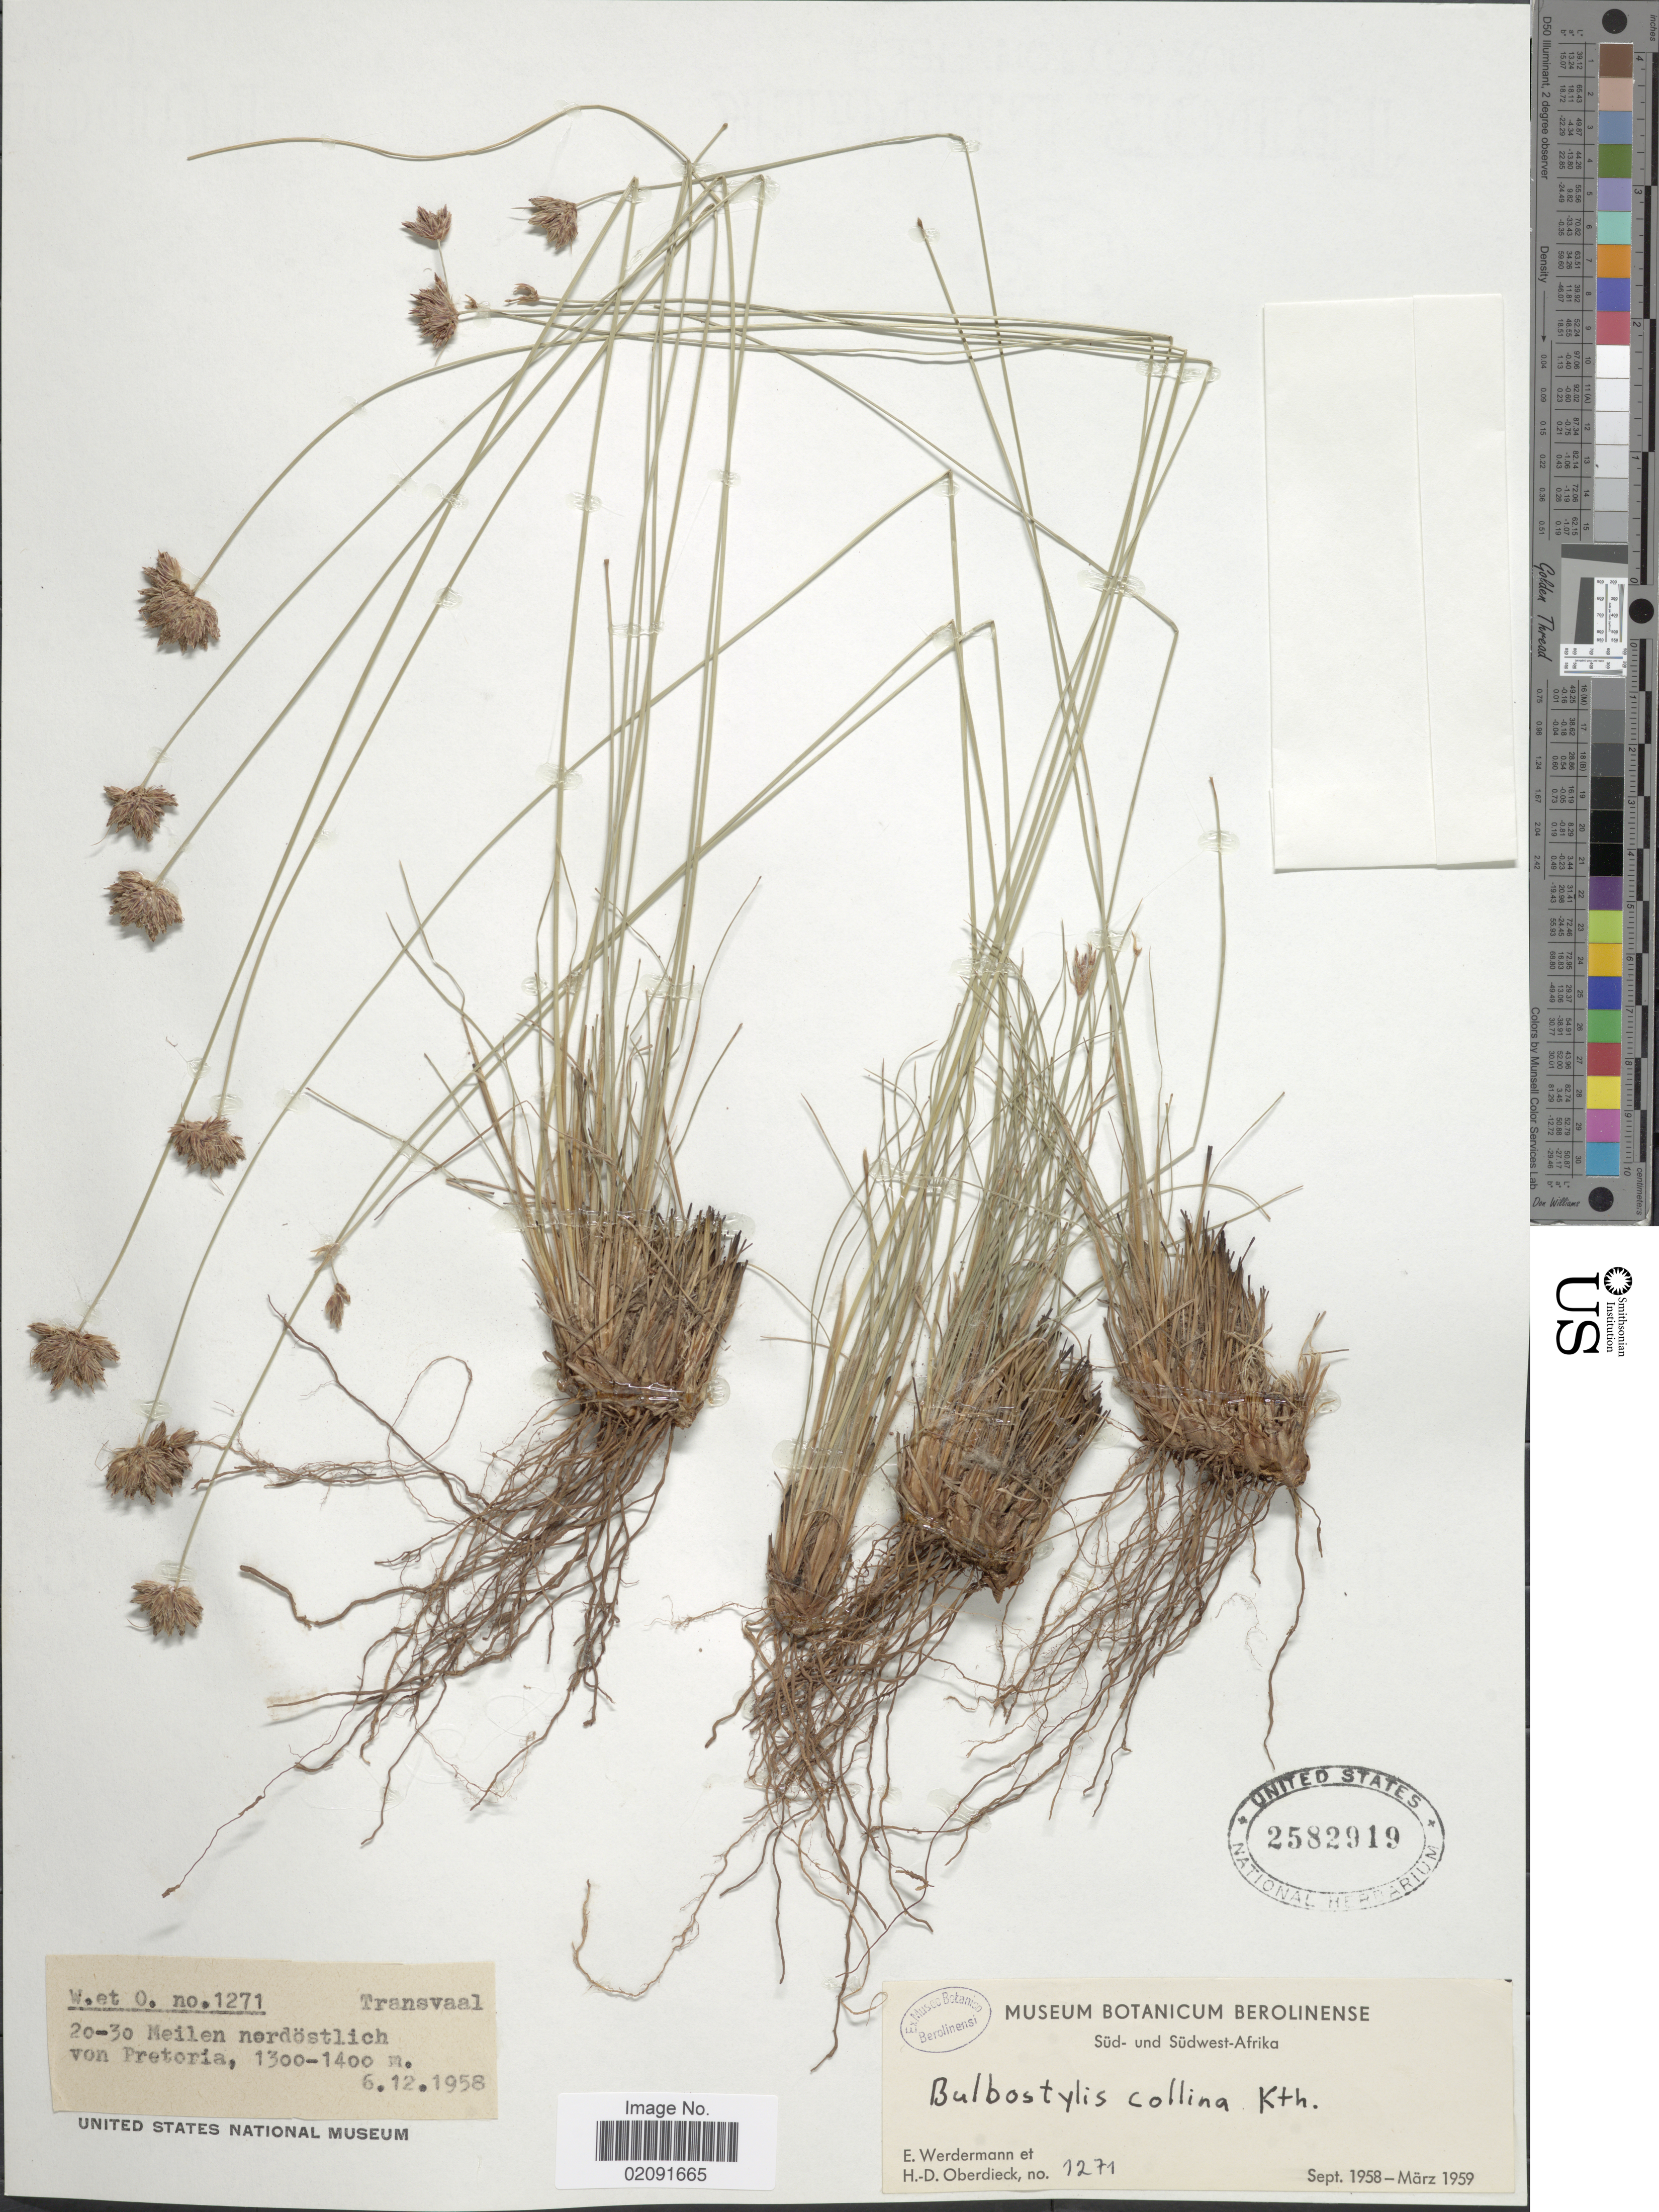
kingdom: Plantae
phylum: Tracheophyta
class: Liliopsida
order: Poales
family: Cyperaceae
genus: Bulbostylis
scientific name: Bulbostylis contexta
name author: (Nees) Bodard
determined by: Strong, Mark T., (BOT), Smithsonian Institution - National Museum of Natural History (UNITED STATES)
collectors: E. Werdermann & H. Oberdieck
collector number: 1271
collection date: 1958-12-06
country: South Africa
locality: Transvaal. 20-30 Meilen nordöstlich von Pretoria. Süd-Südwest Afrika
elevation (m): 1300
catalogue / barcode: US 2582919